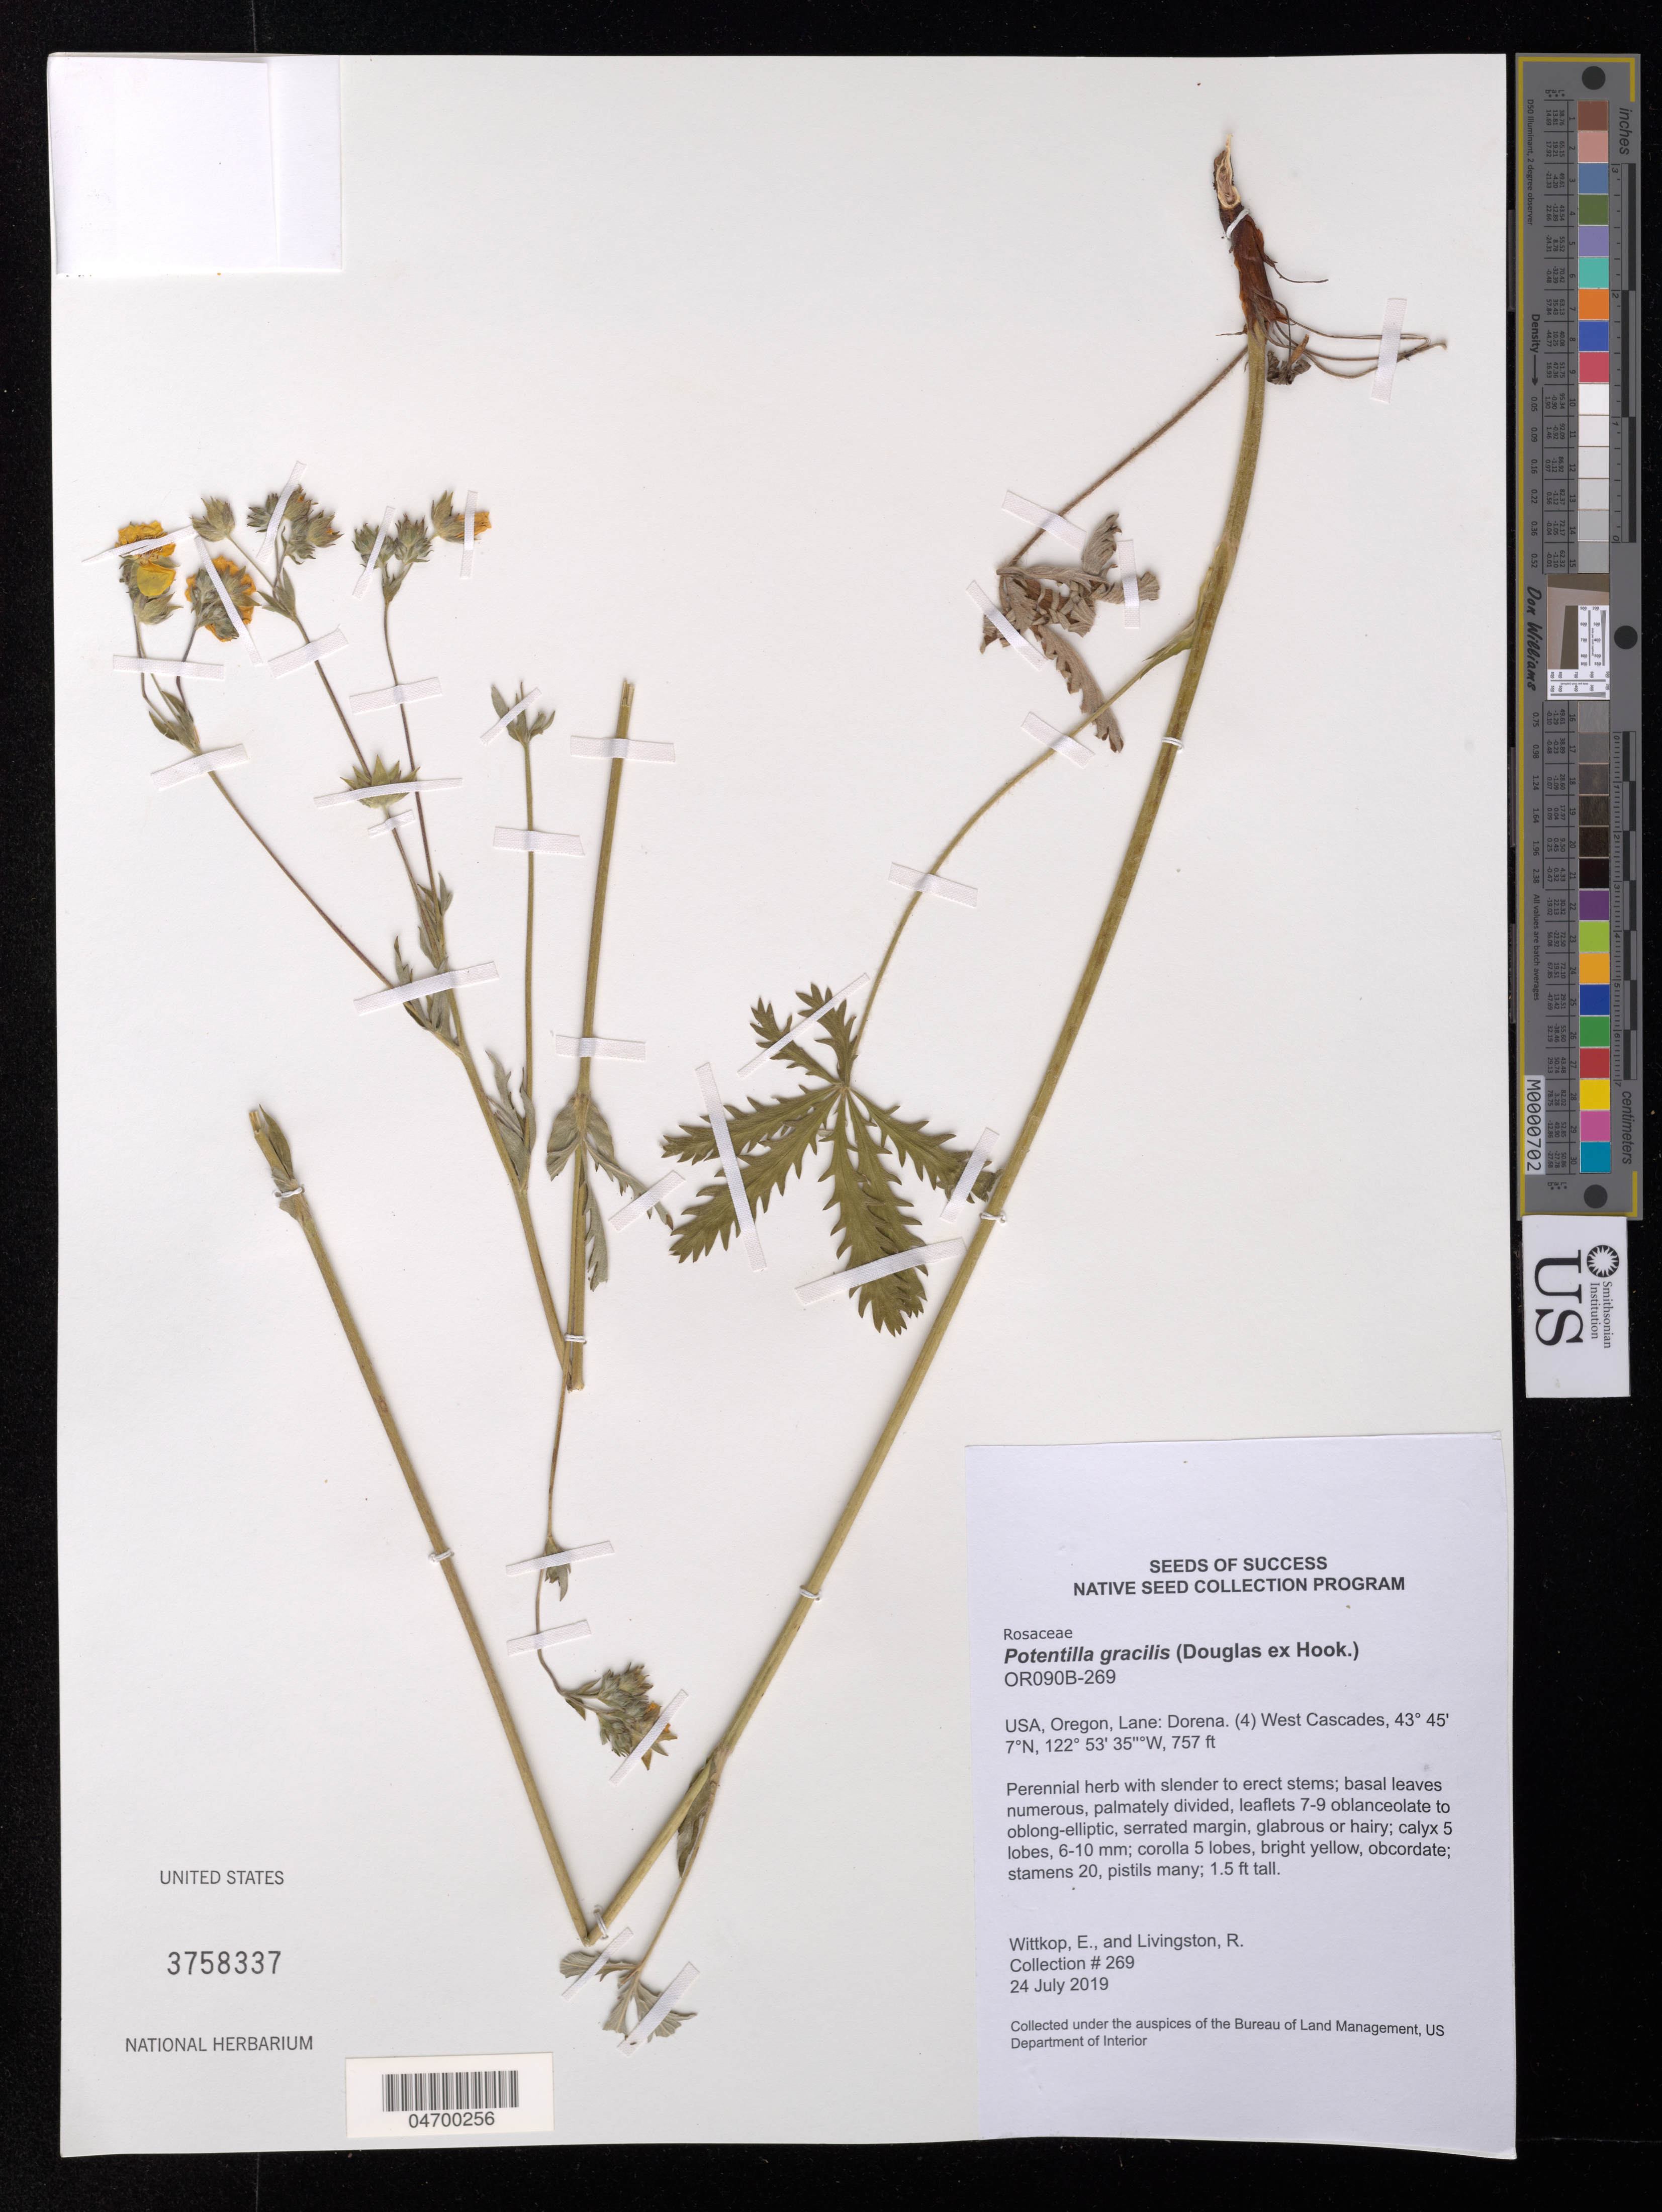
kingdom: Plantae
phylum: Tracheophyta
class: Magnoliopsida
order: Rosales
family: Rosaceae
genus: Potentilla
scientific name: Potentilla gracilis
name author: Douglas ex Hook.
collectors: E. Wittkop & R. Livingston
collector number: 269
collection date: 2019-07-24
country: United States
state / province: Oregon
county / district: Lane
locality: Lane: Dorena. (4) West Cascades.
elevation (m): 231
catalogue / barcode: US 3758337